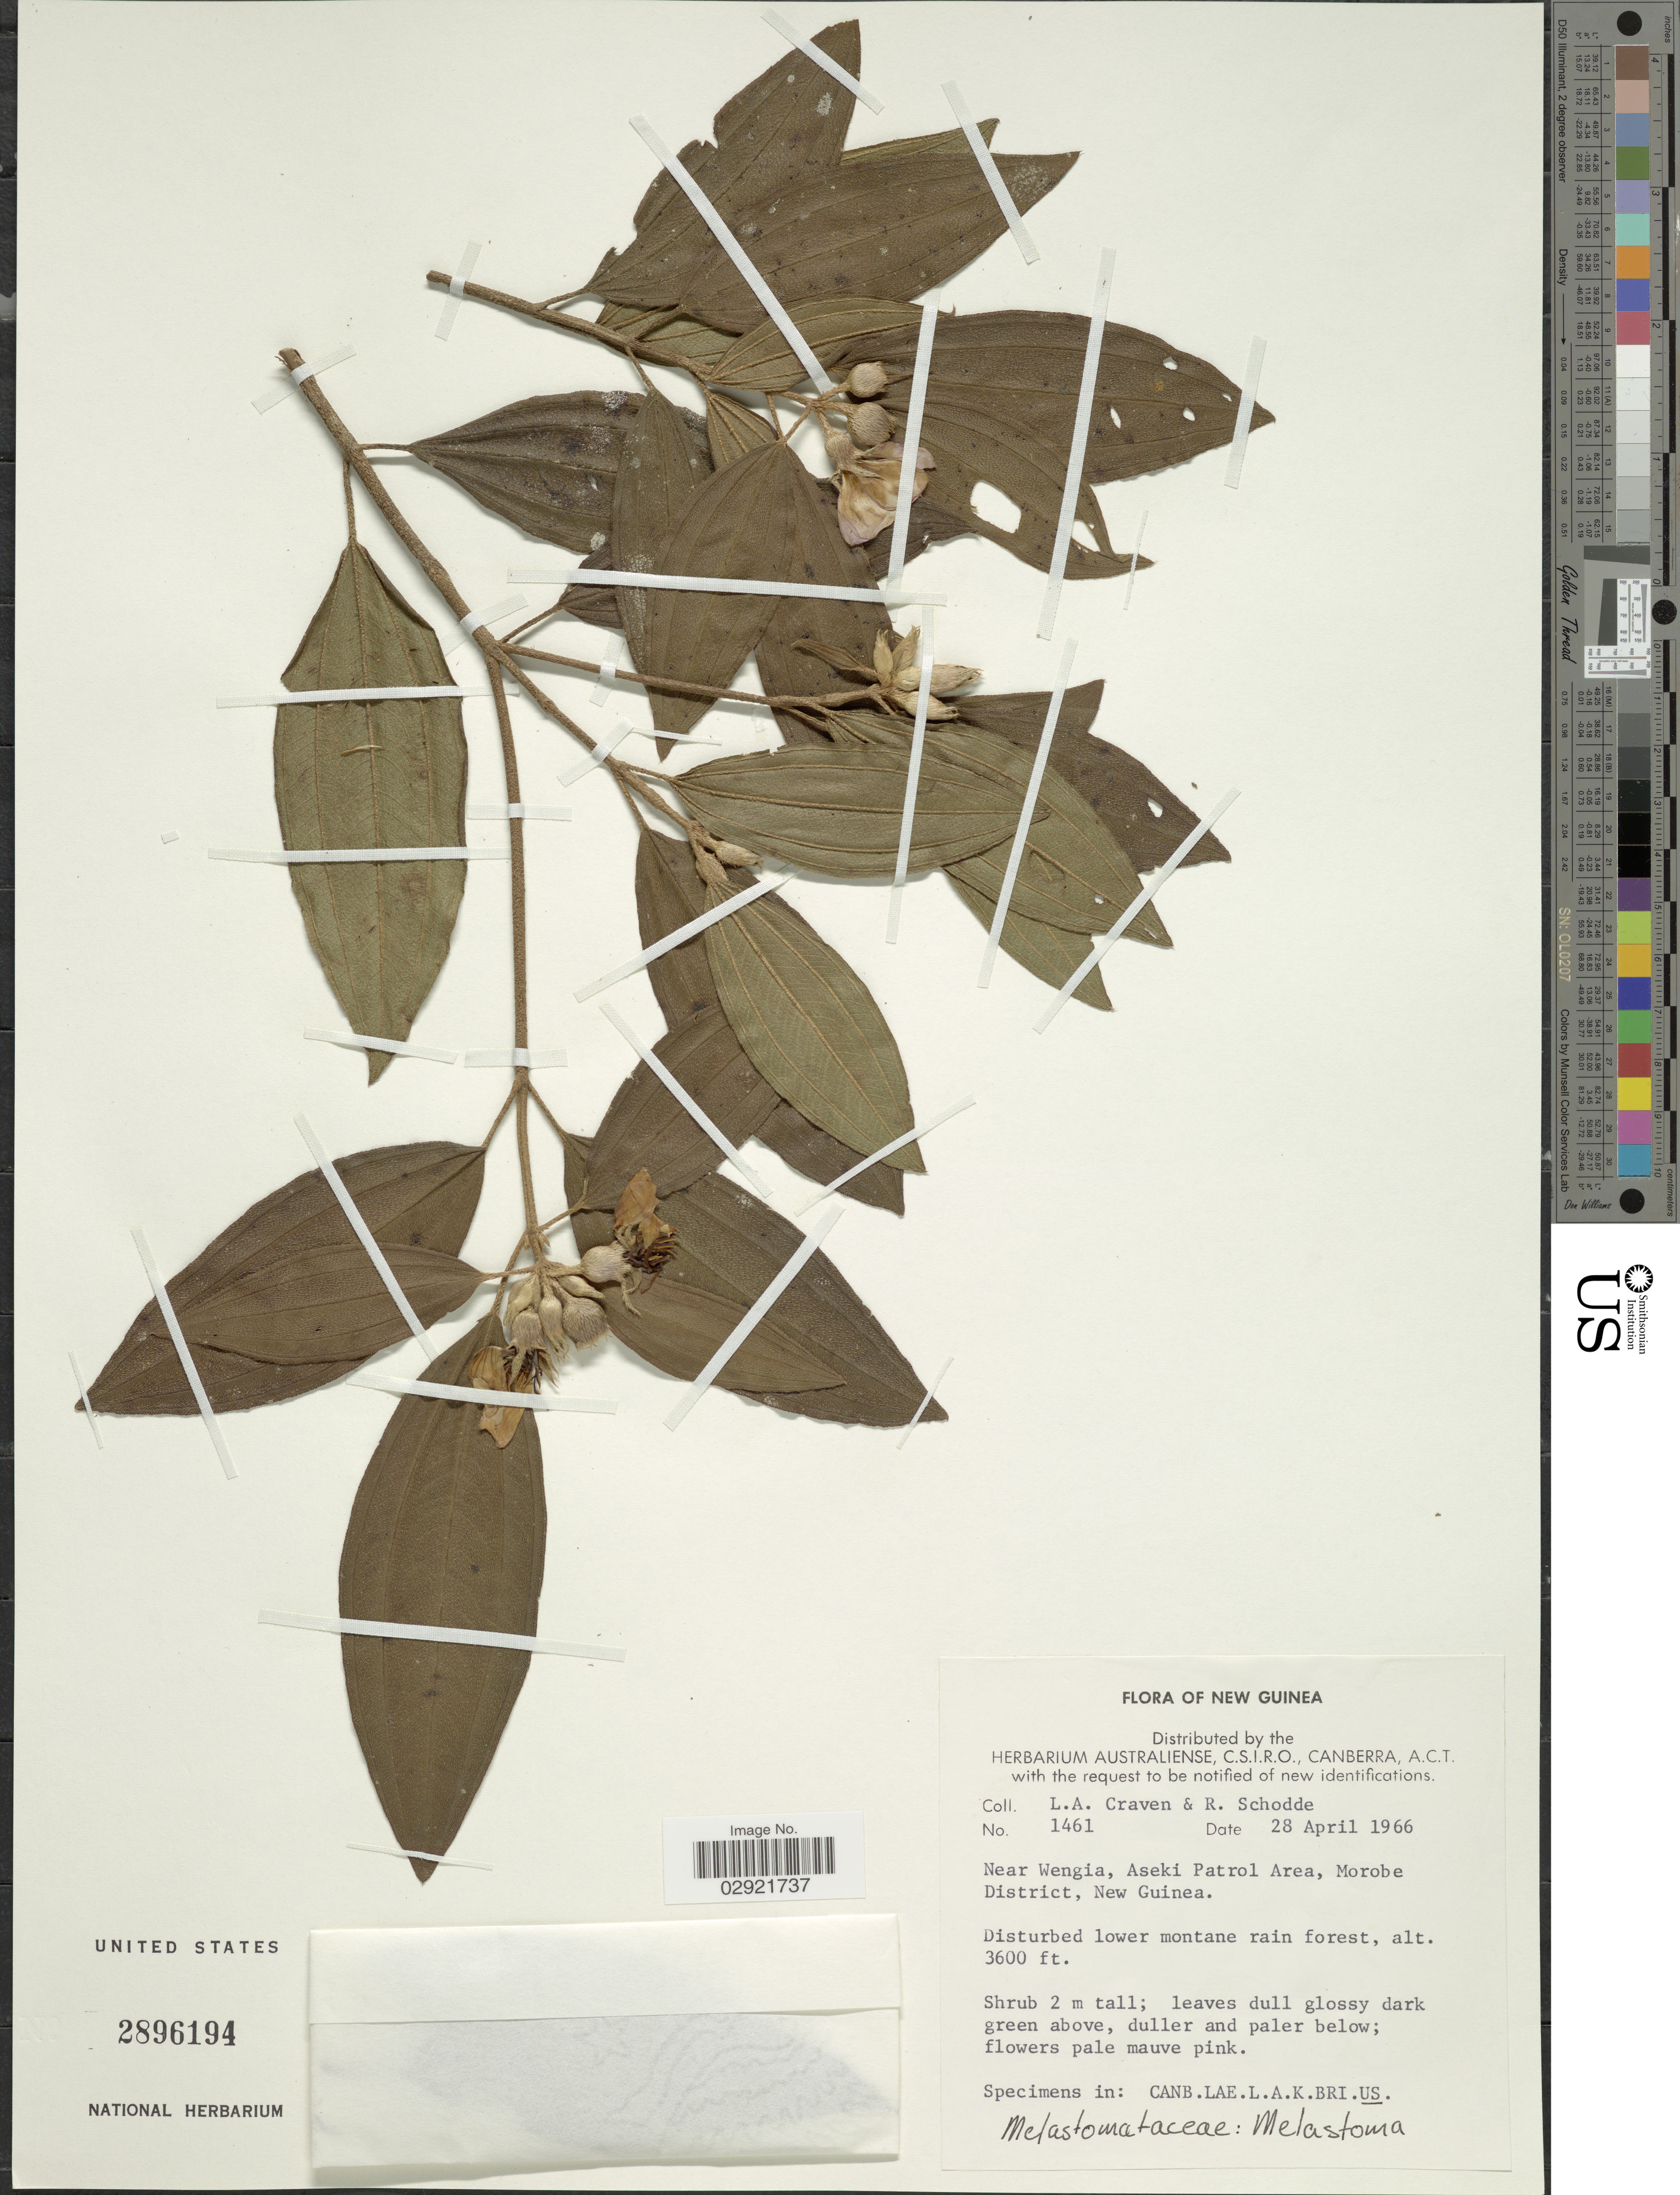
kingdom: Plantae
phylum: Tracheophyta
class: Magnoliopsida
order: Myrtales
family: Melastomataceae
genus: Melastoma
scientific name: Melastoma sp.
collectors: L. A. Craven & R. Schodde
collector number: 1461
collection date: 1966-04-28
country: Papua New Guinea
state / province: Morobe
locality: New Guinea. Near Wengia, Aseki Patrol Area, Morobe District.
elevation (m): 1097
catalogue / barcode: US 2896194